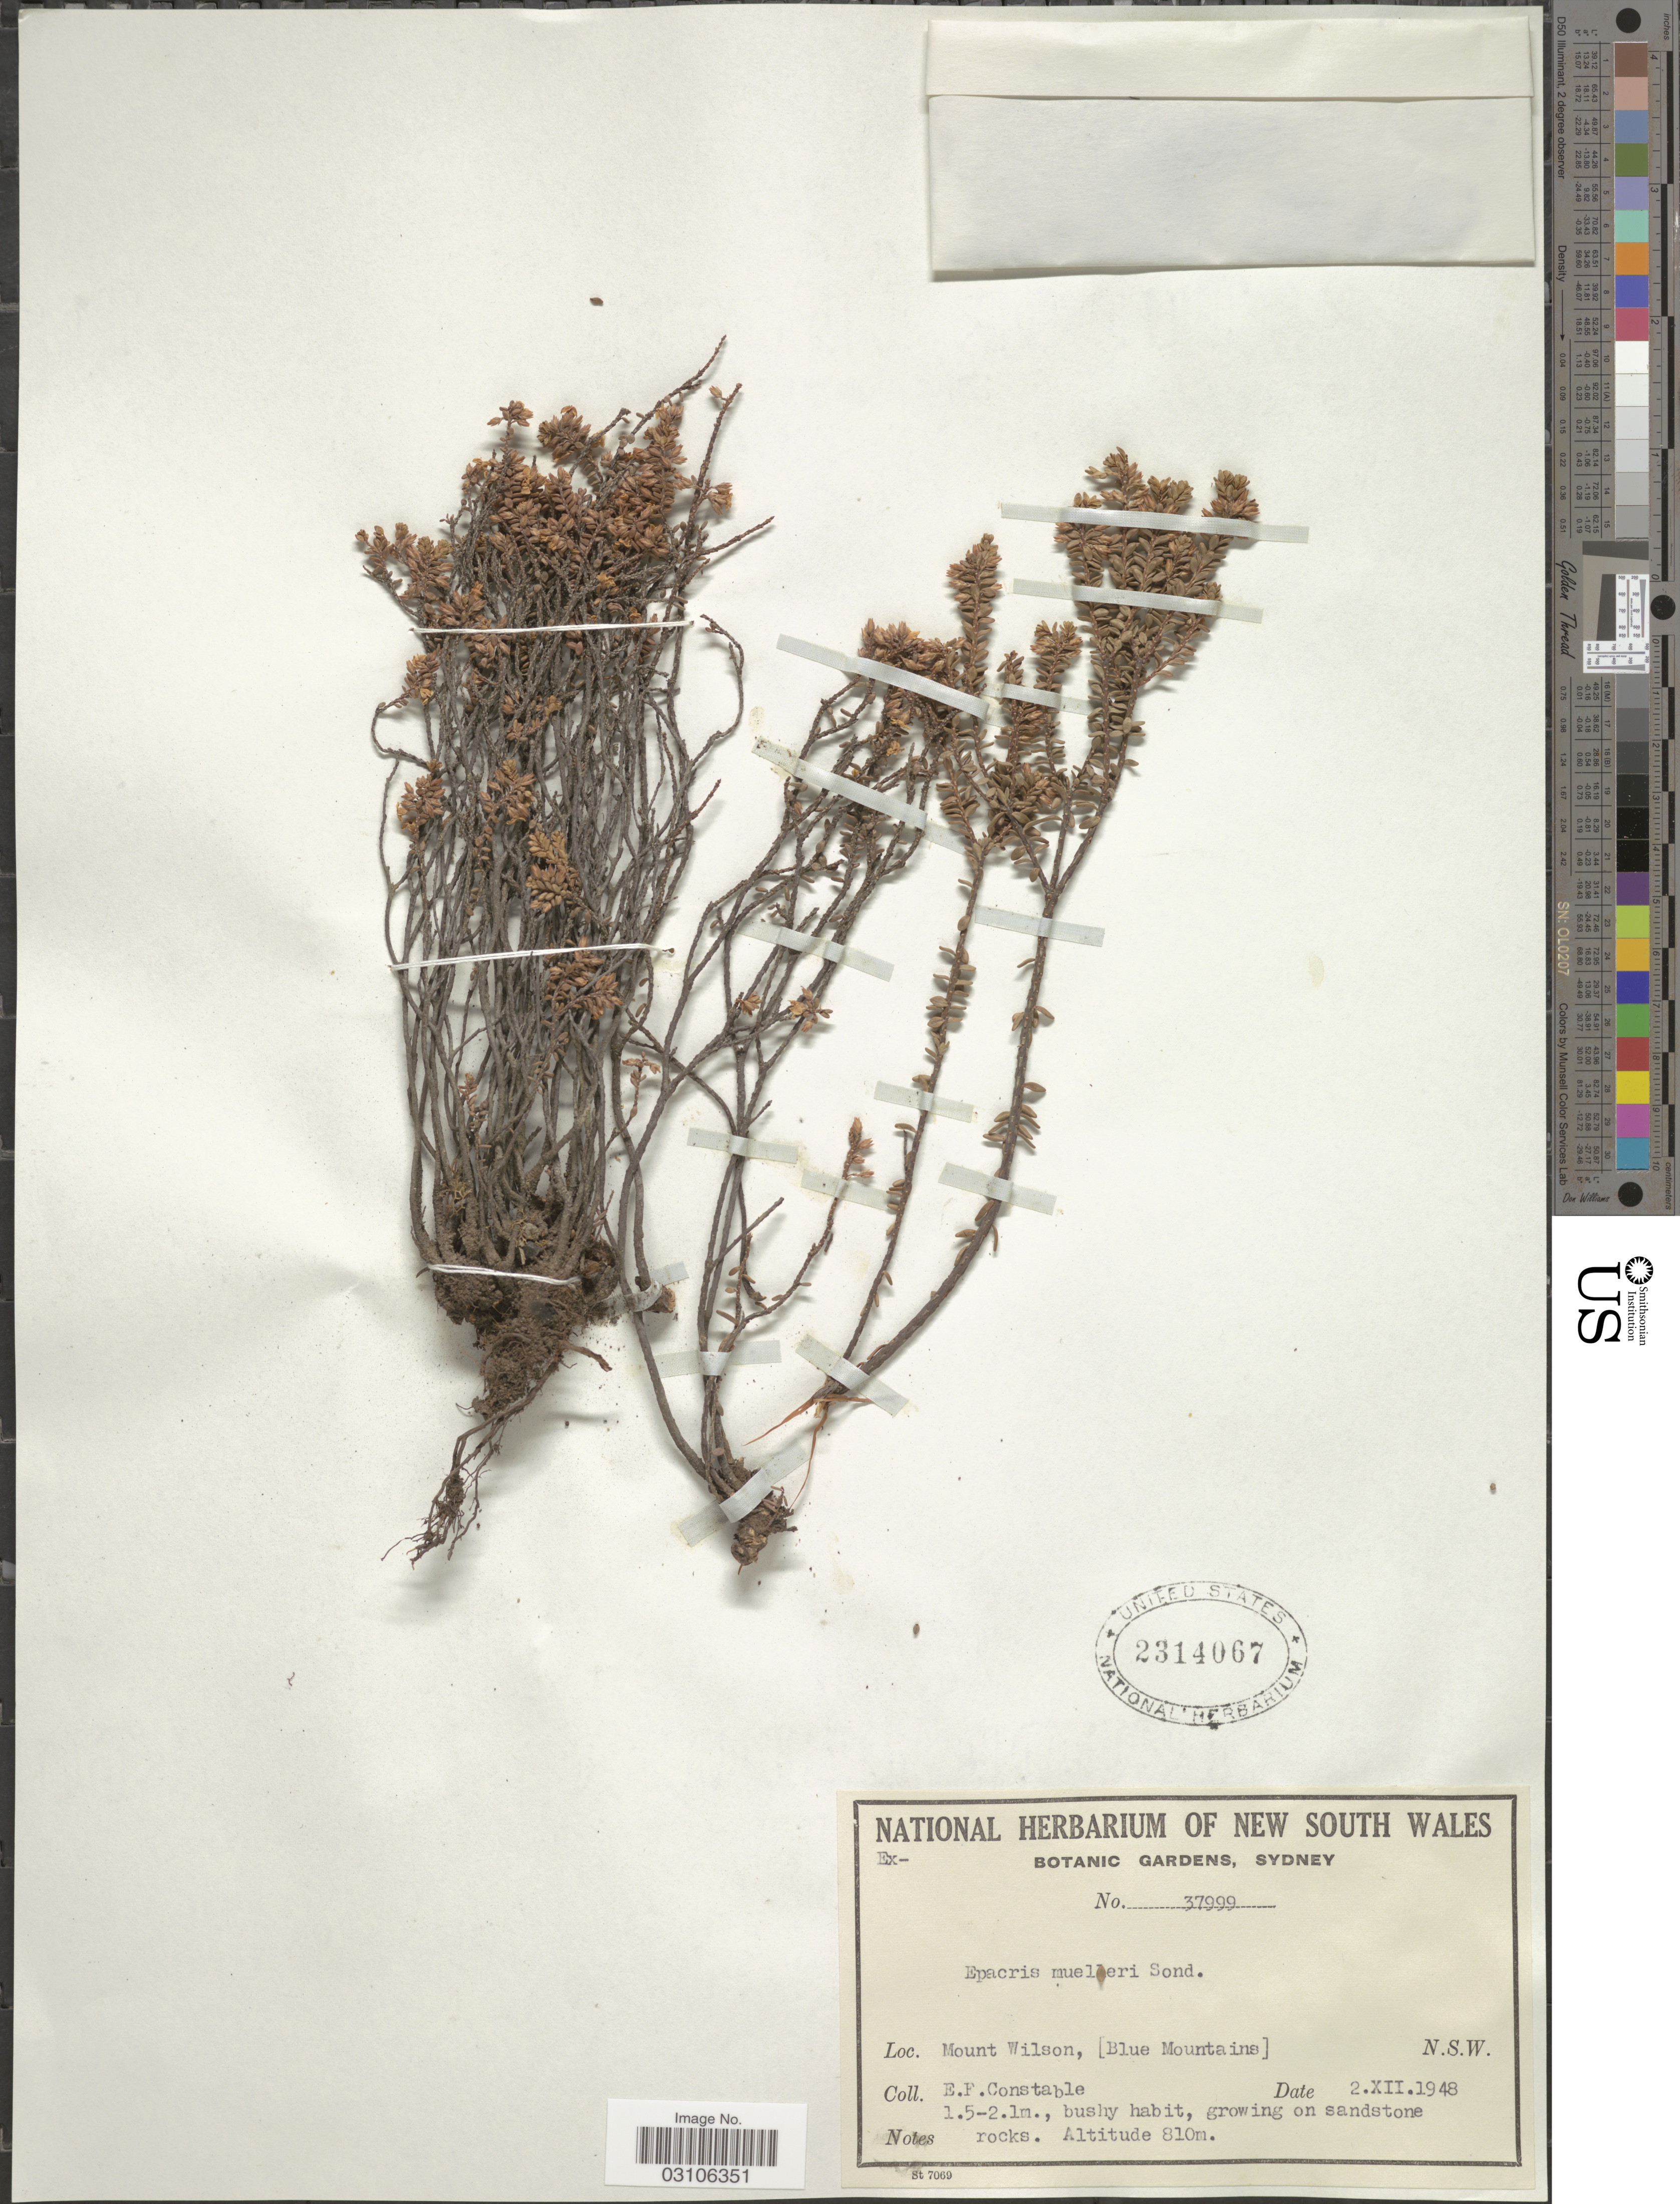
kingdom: Plantae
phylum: Tracheophyta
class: Magnoliopsida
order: Ericales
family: Ericaceae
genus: Epacris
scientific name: Epacris muelleri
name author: Sond.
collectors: E. F. Constable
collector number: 37999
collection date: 1948-12-02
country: Australia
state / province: New South Wales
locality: Mount Wilson, [Blue Mountains].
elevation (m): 810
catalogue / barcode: US 2314067